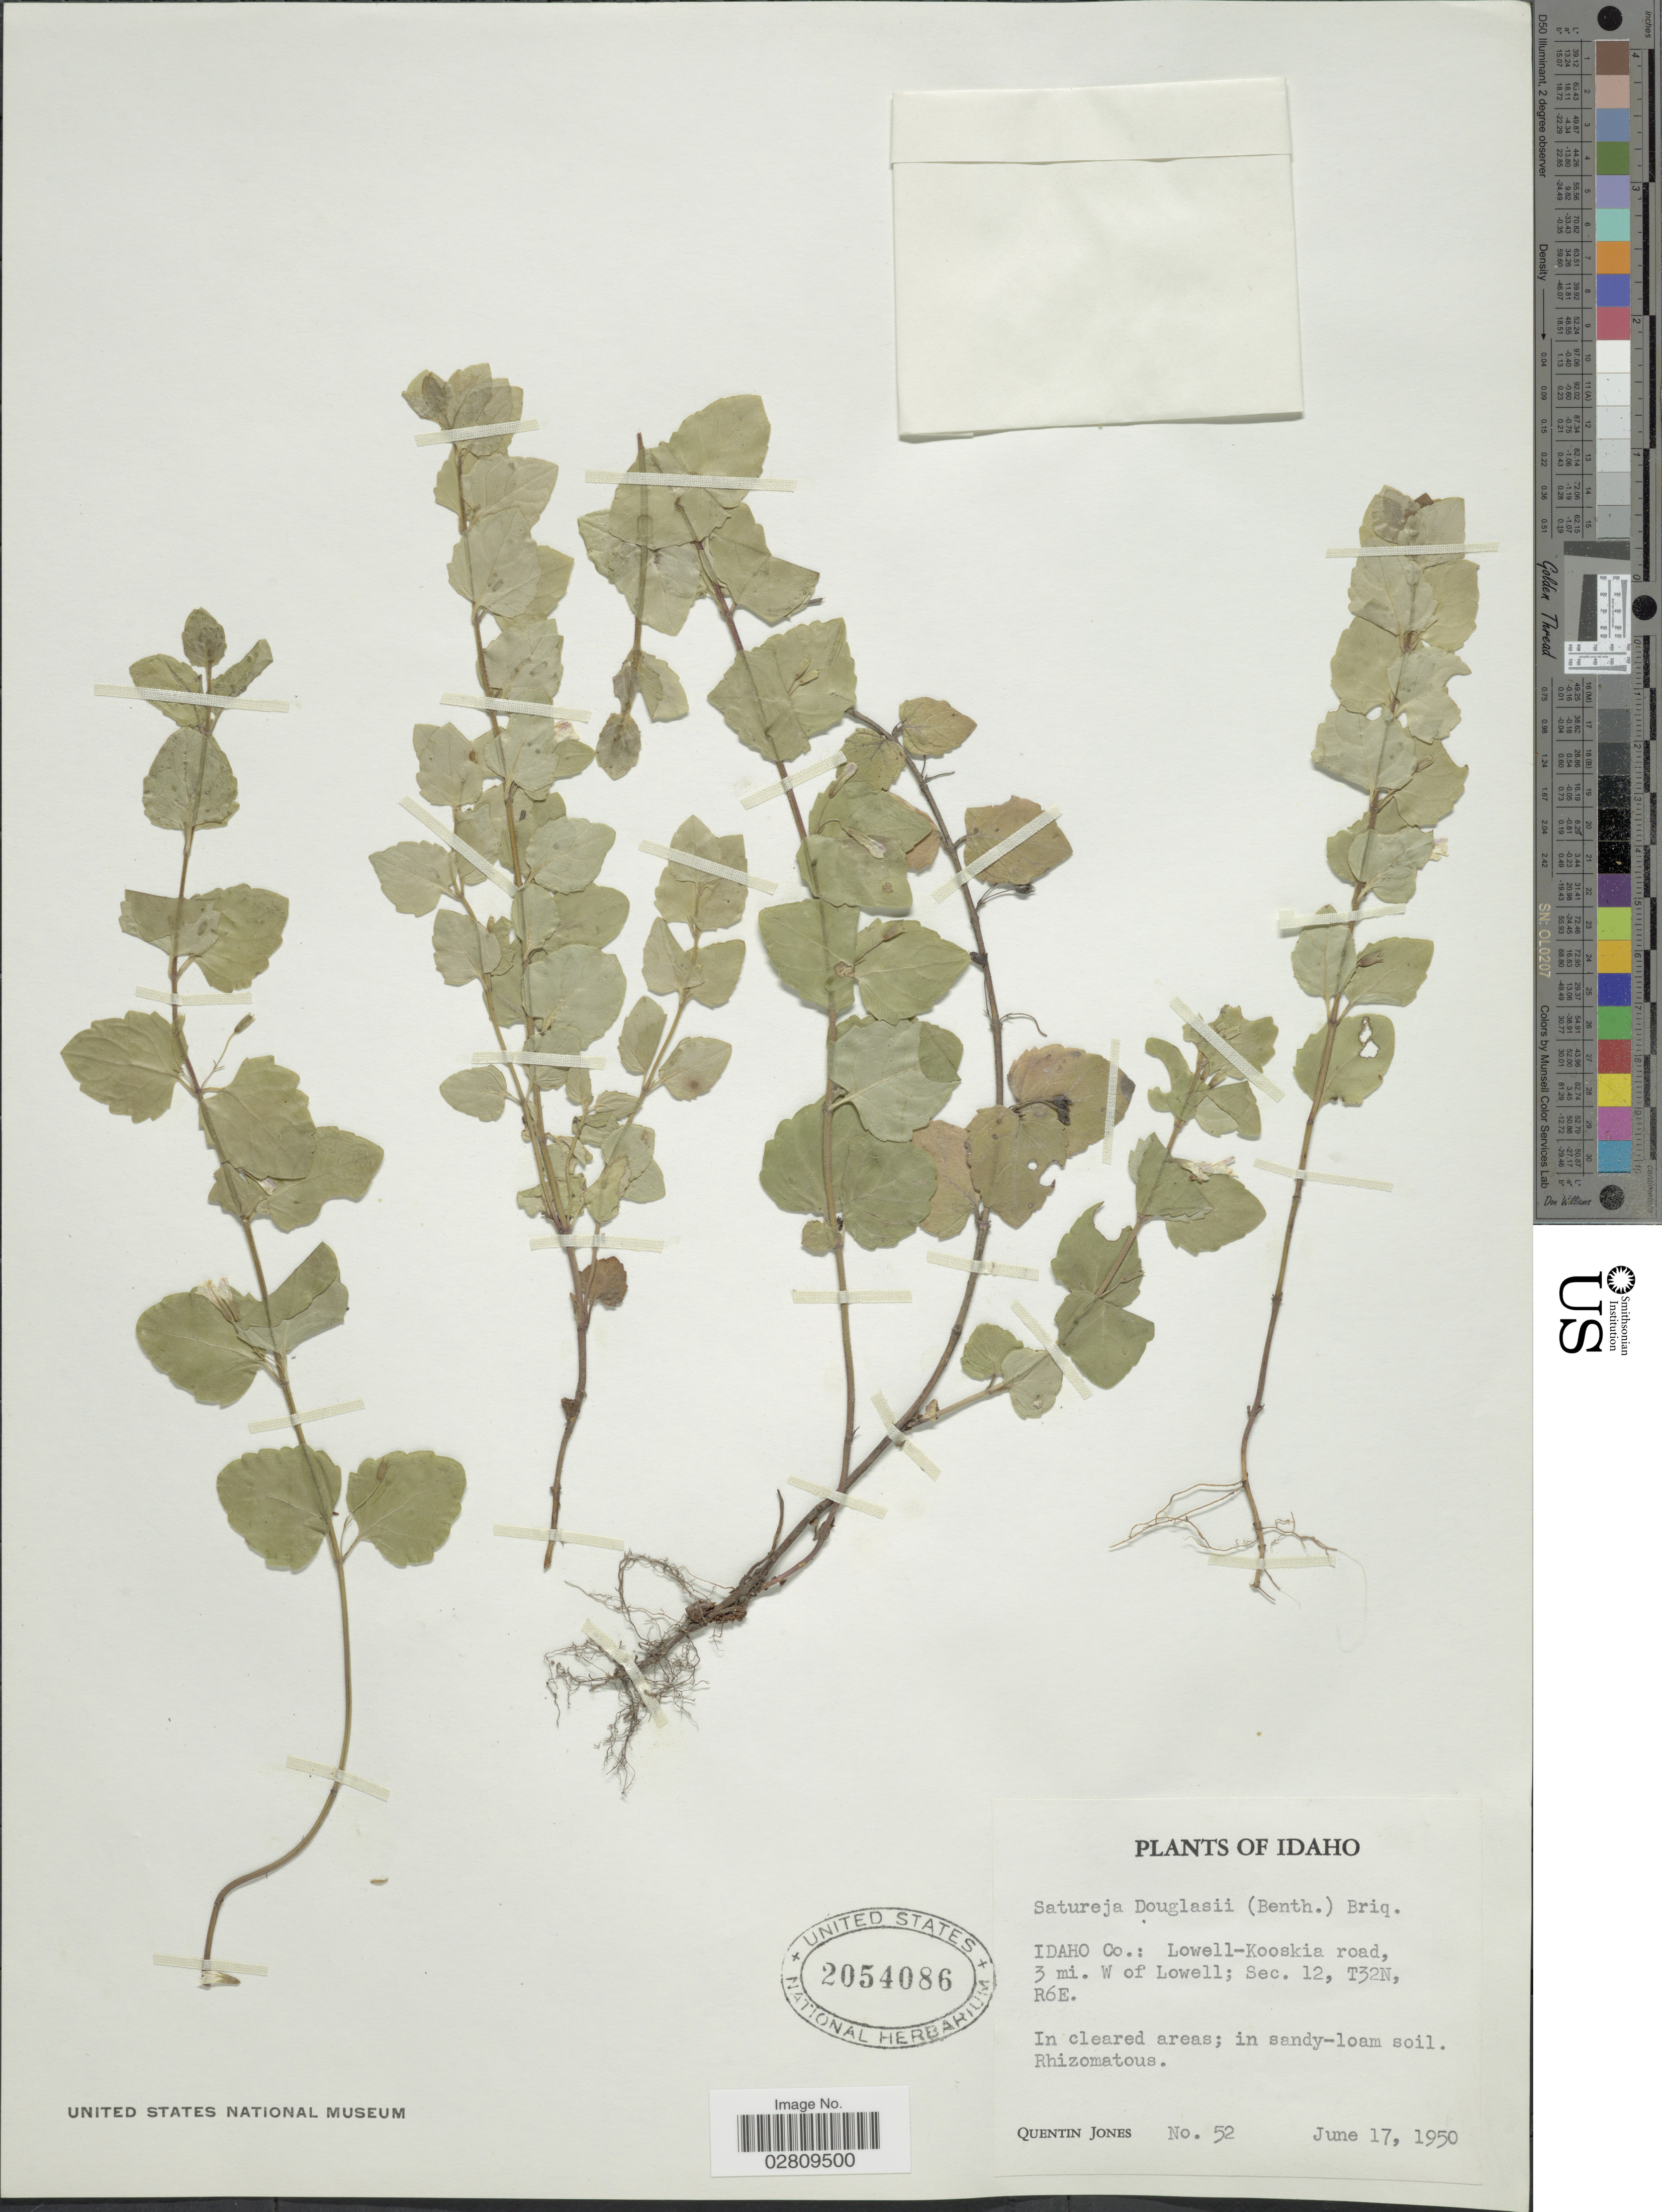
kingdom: Plantae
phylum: Tracheophyta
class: Magnoliopsida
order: Lamiales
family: Lamiaceae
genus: Micromeria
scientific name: Micromeria douglasii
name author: Benth.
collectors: Q. Jones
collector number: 52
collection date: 1950-06-17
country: United States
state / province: Idaho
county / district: Idaho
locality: Lowell-Kooskia road, 3 mi. W of Lowell; Sec. 12, T32N, R6E.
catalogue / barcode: US 2054086